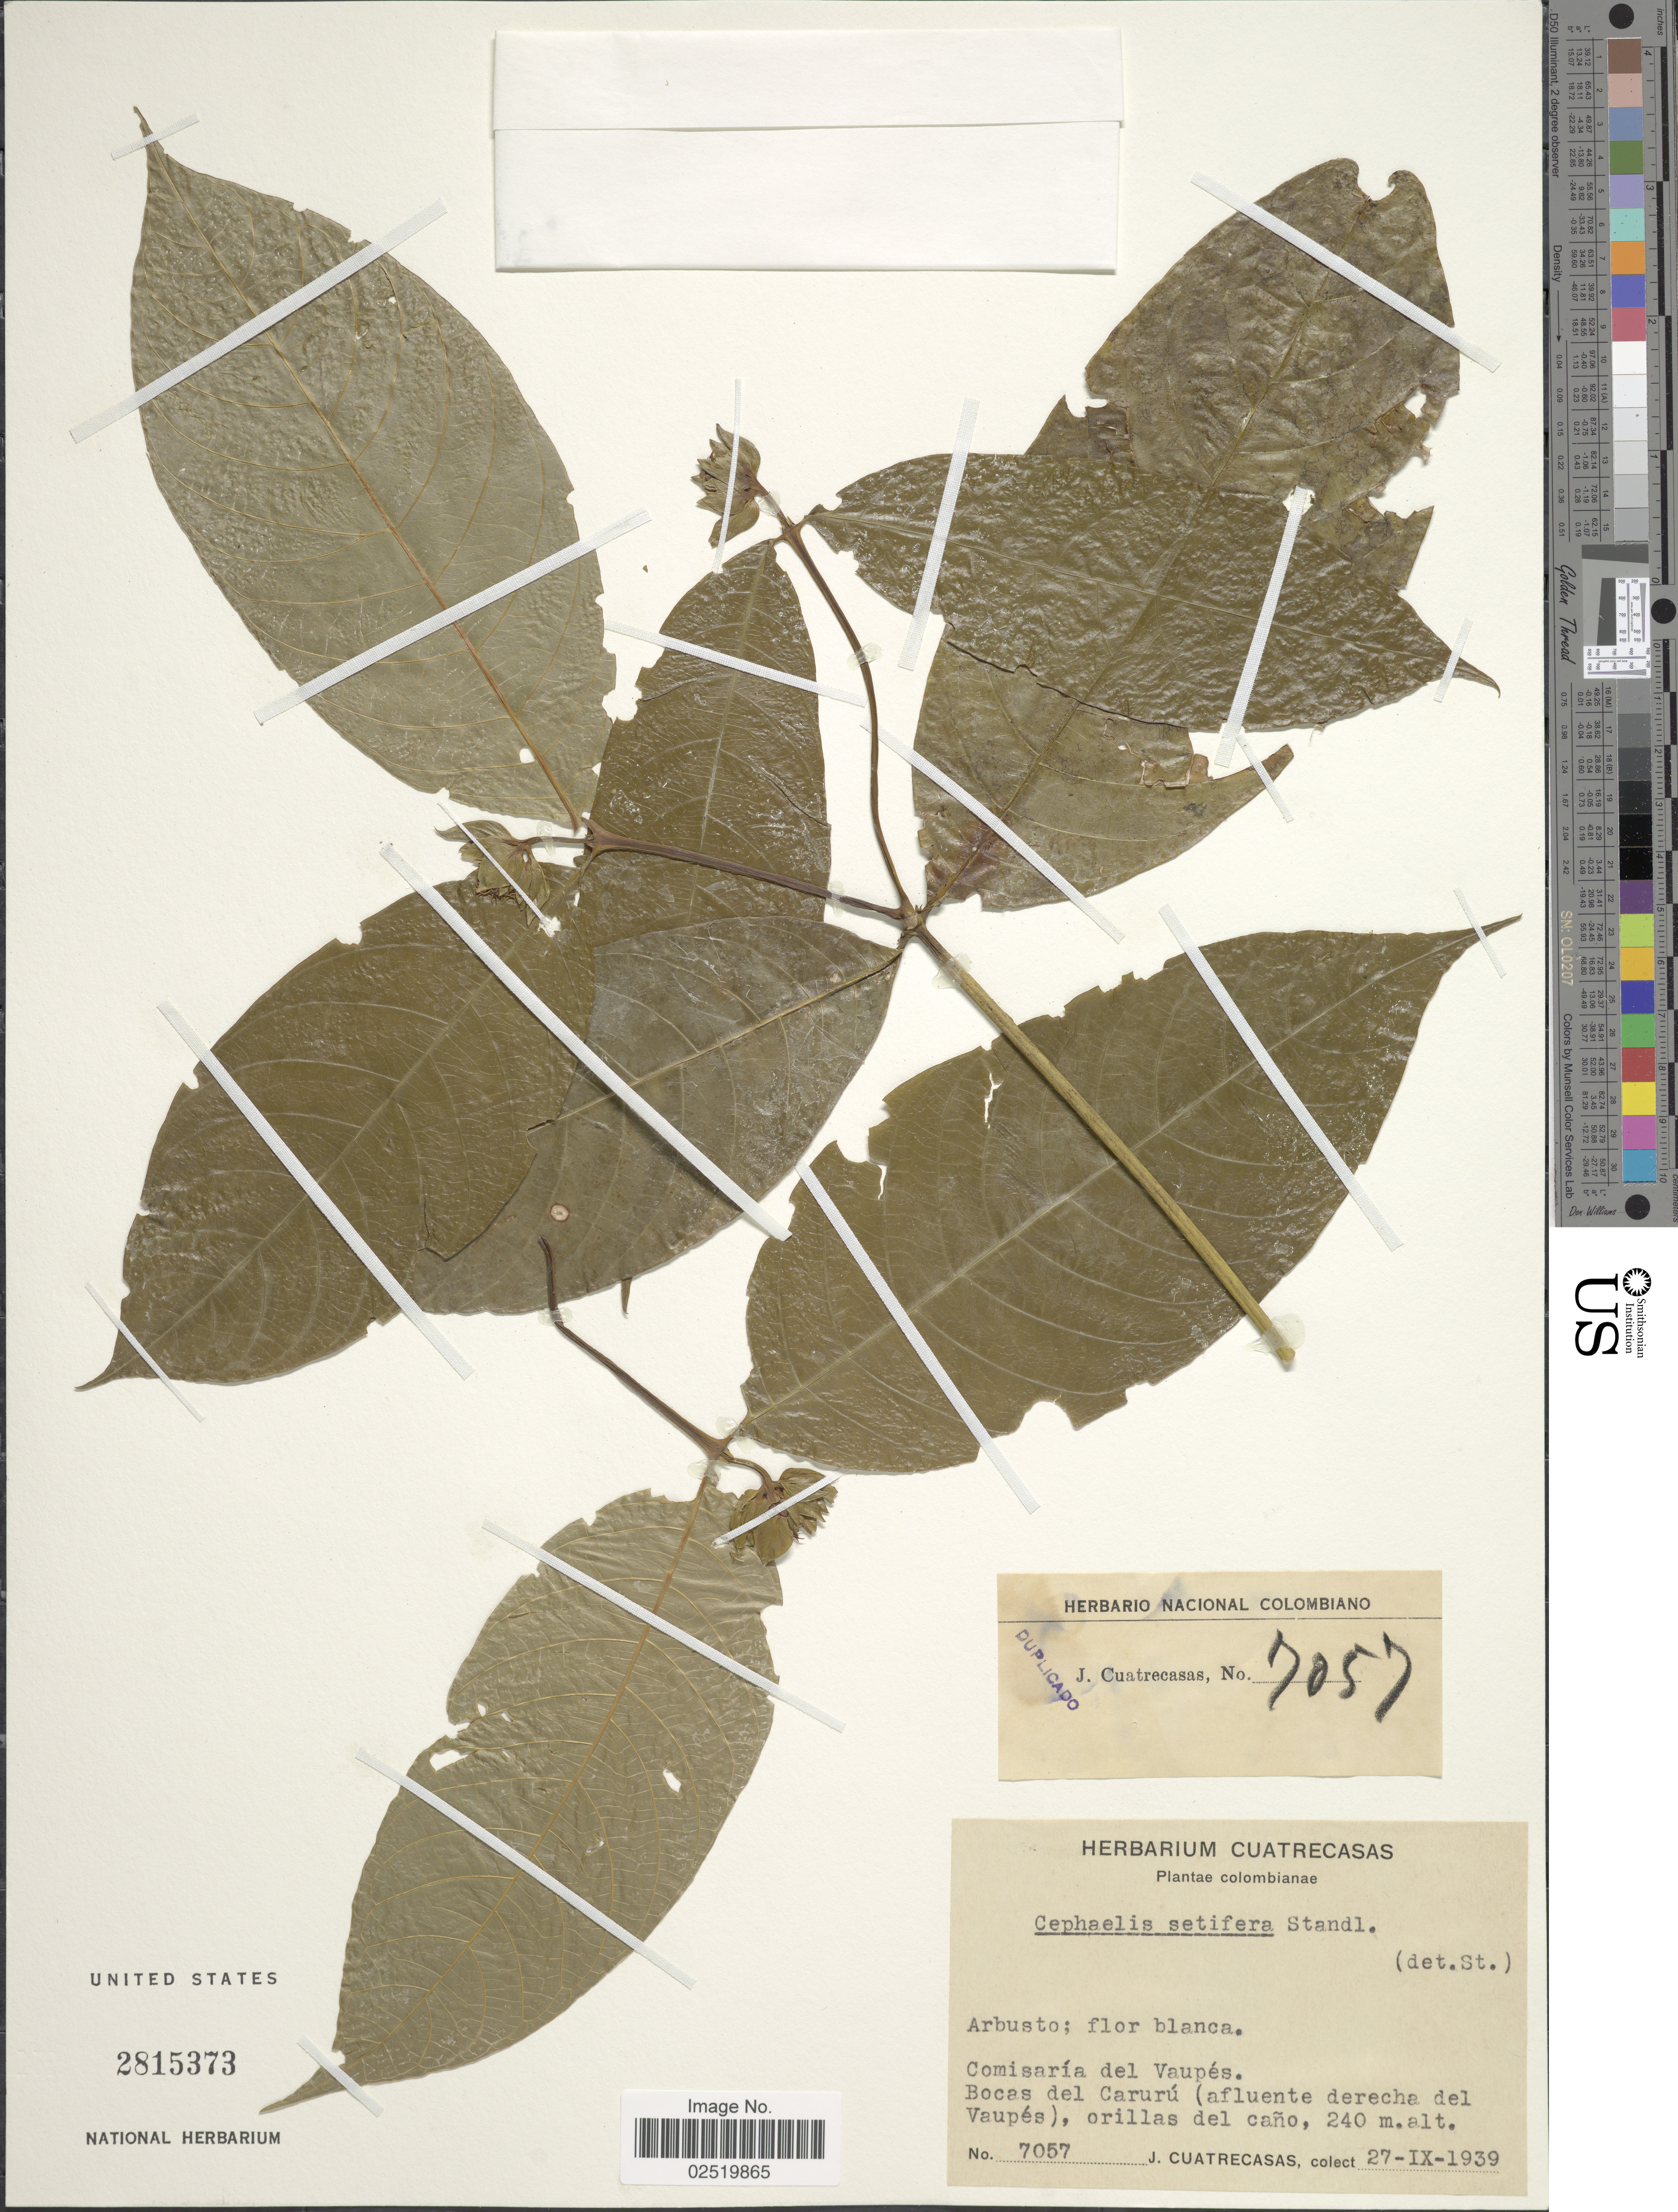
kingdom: Plantae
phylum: Tracheophyta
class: Magnoliopsida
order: Gentianales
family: Rubiaceae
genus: Psychotria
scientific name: Psychotria ostreophora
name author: (Wernham) C.M. Taylor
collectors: J. Cuatrecasas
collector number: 7057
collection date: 1939-09-27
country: Colombia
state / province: Vaupés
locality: Comisaria del Vaupes. Bocas del Caruru (afluente derecha del Vaupes), orillas del cano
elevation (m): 240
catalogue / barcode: US 2815373